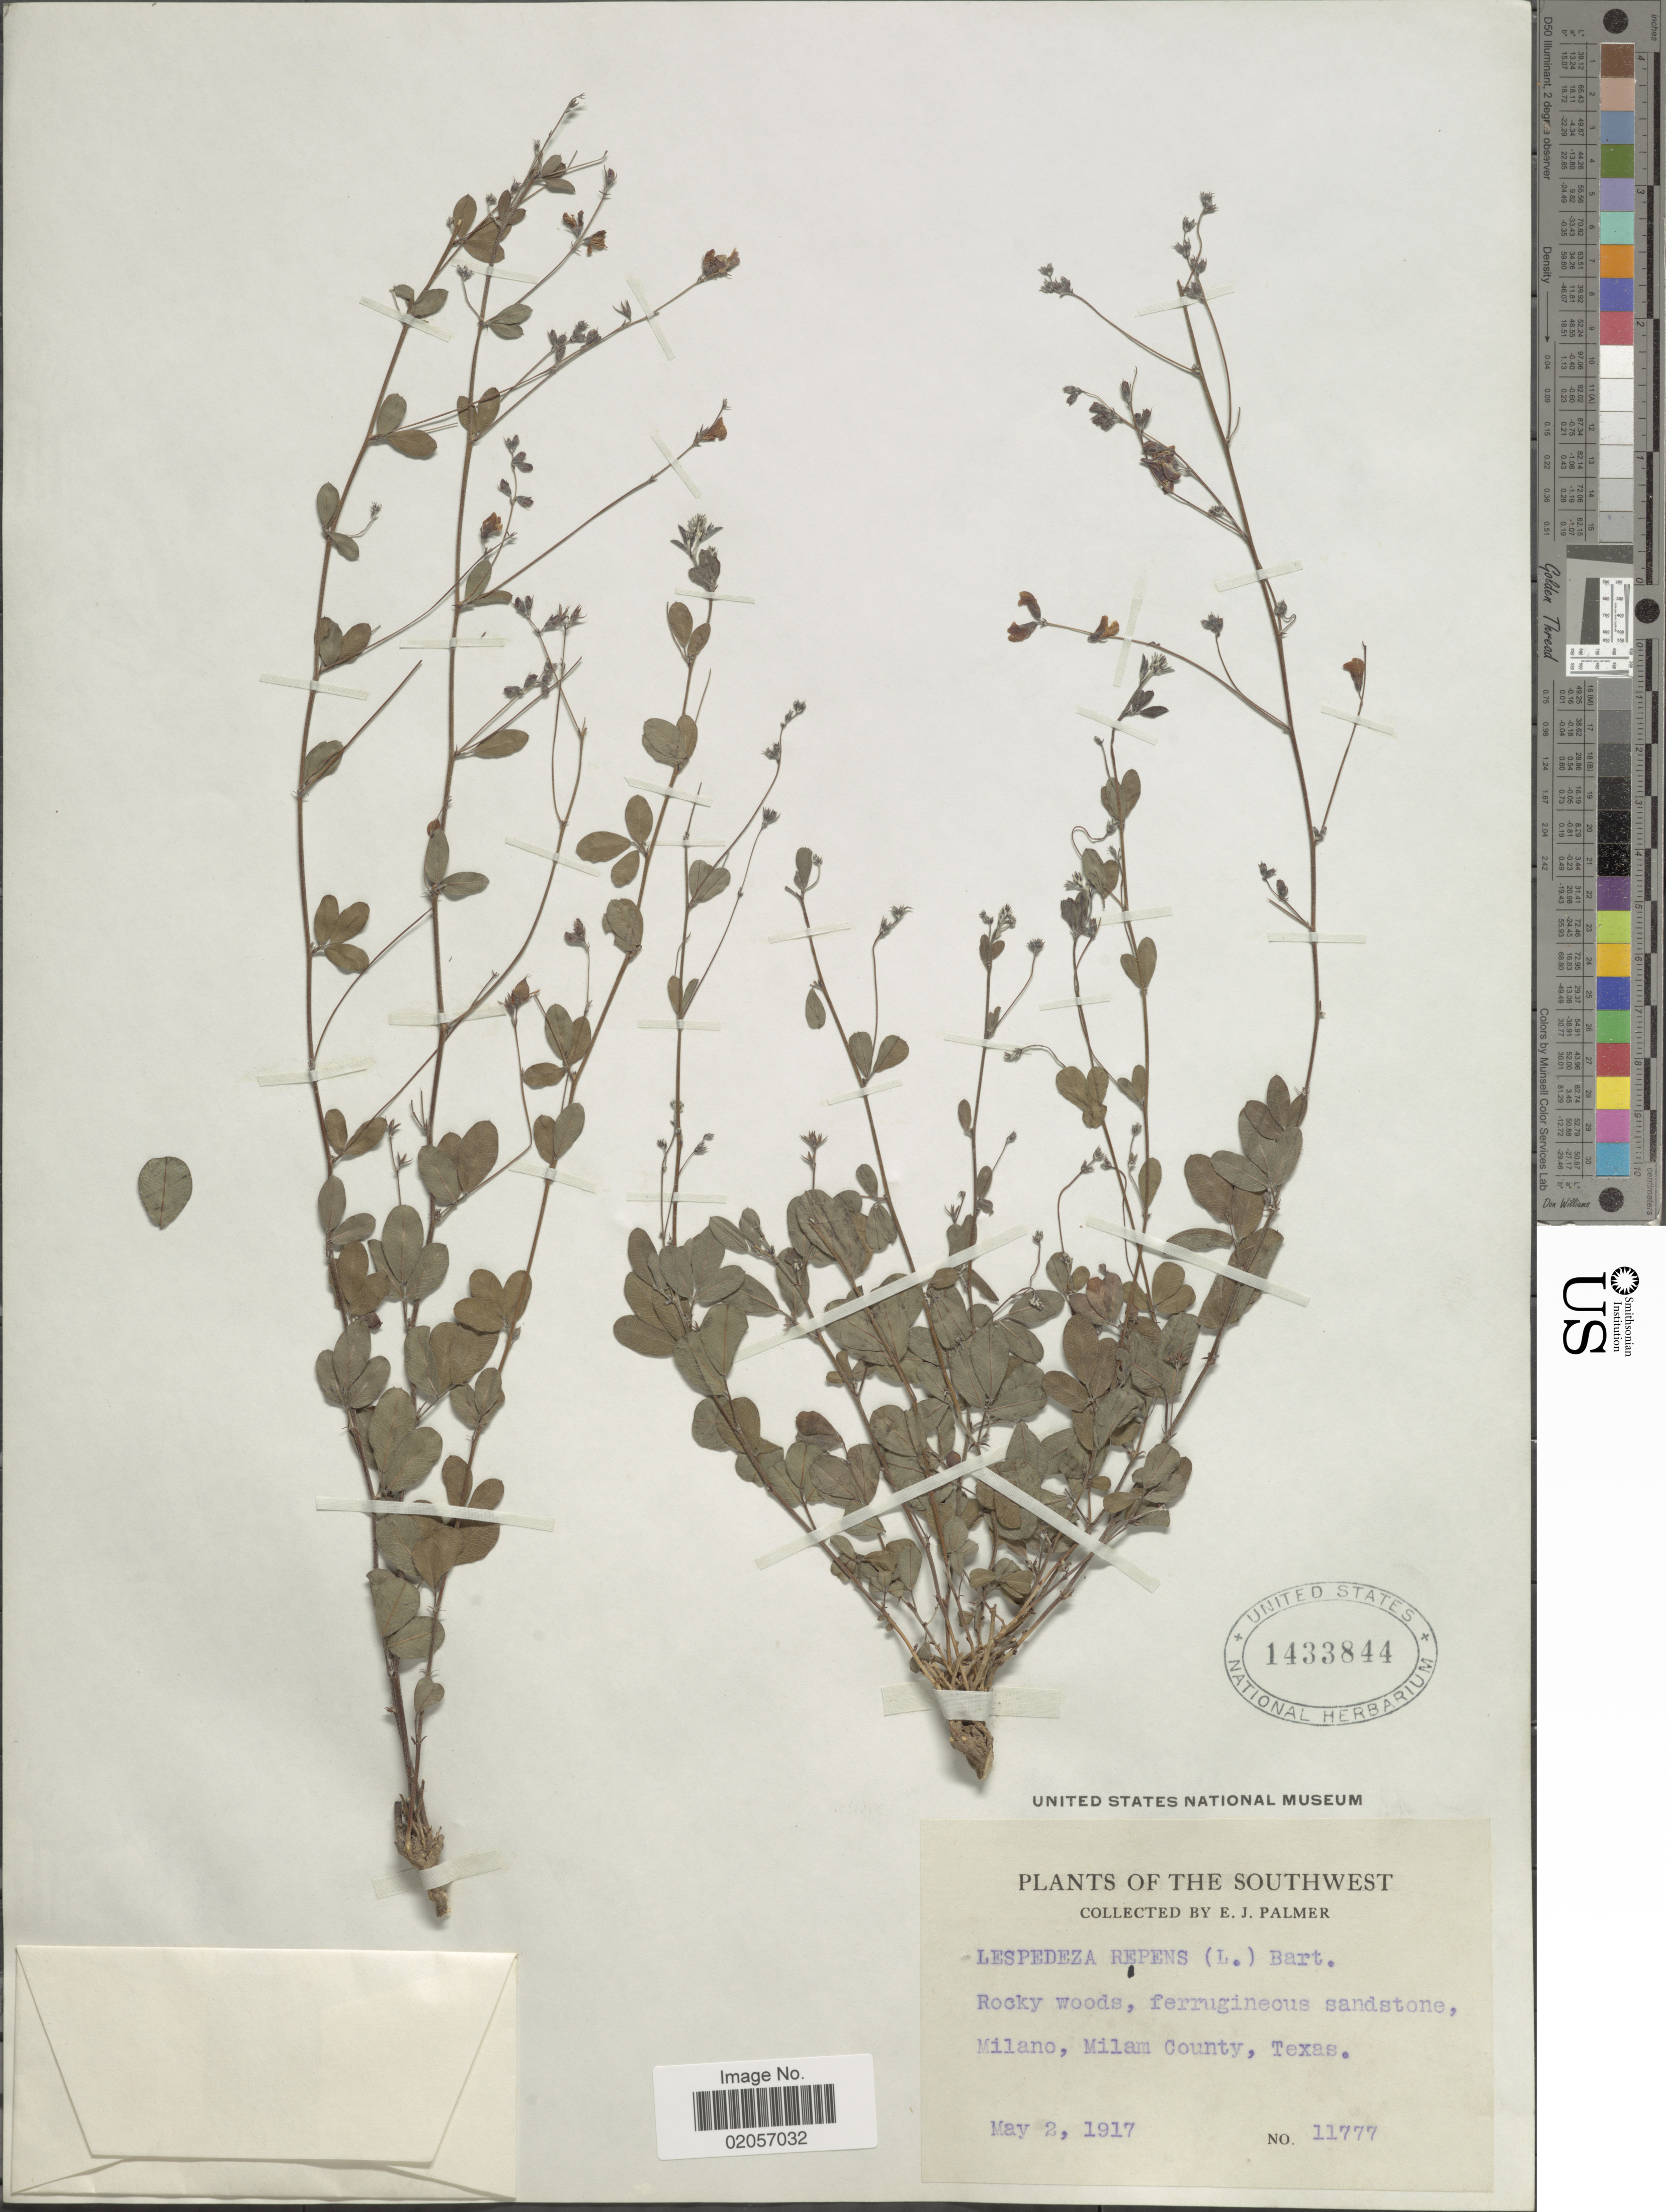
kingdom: Plantae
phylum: Tracheophyta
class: Magnoliopsida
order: Fabales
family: Fabaceae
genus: Lespedeza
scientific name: Lespedeza repens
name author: (L.) W.P.C. Barton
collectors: E. J. Palmer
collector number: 11777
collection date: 1917-05-02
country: United States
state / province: Texas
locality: The Southwest. Rocky woods, Milano, Milam County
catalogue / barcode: US 1433844